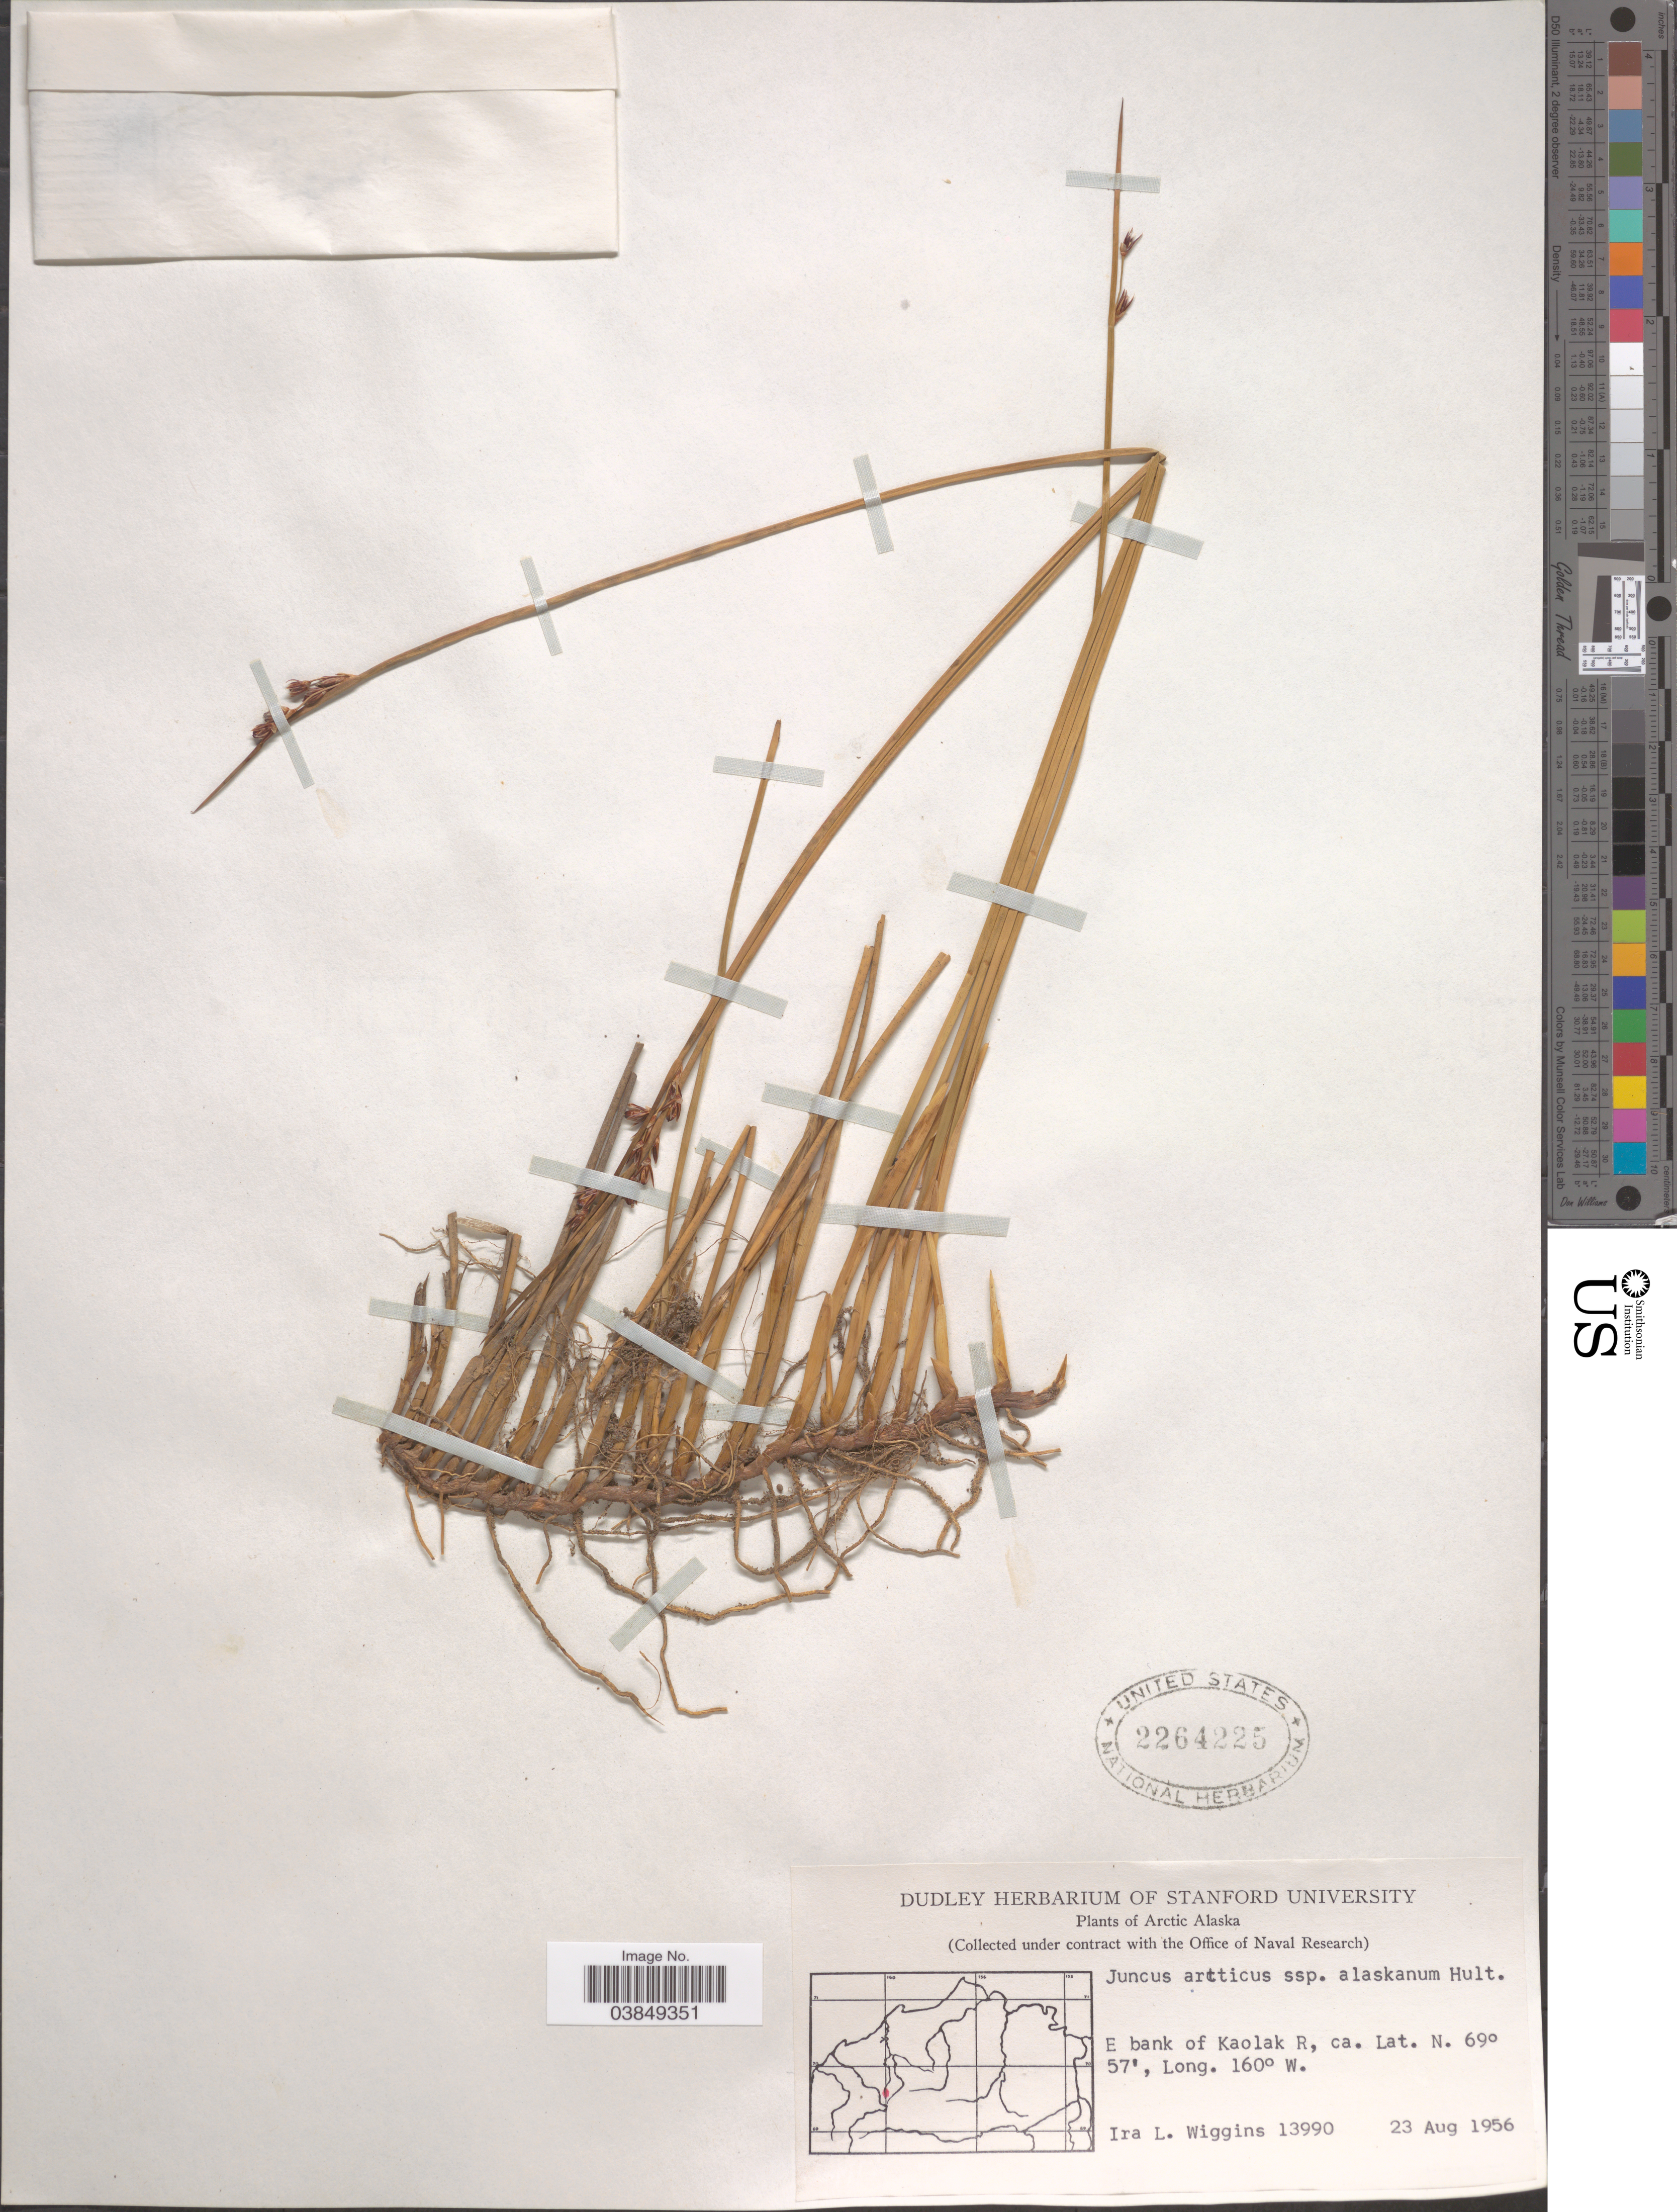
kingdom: Plantae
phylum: Tracheophyta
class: Liliopsida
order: Poales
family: Juncaceae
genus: Juncus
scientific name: Juncus arcticus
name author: Willd.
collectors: I. L. Wiggins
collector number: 13990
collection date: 1956-08-23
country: United States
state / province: Alaska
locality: Arctic Alaska. E bank of Kaolak R.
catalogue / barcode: US 2264225